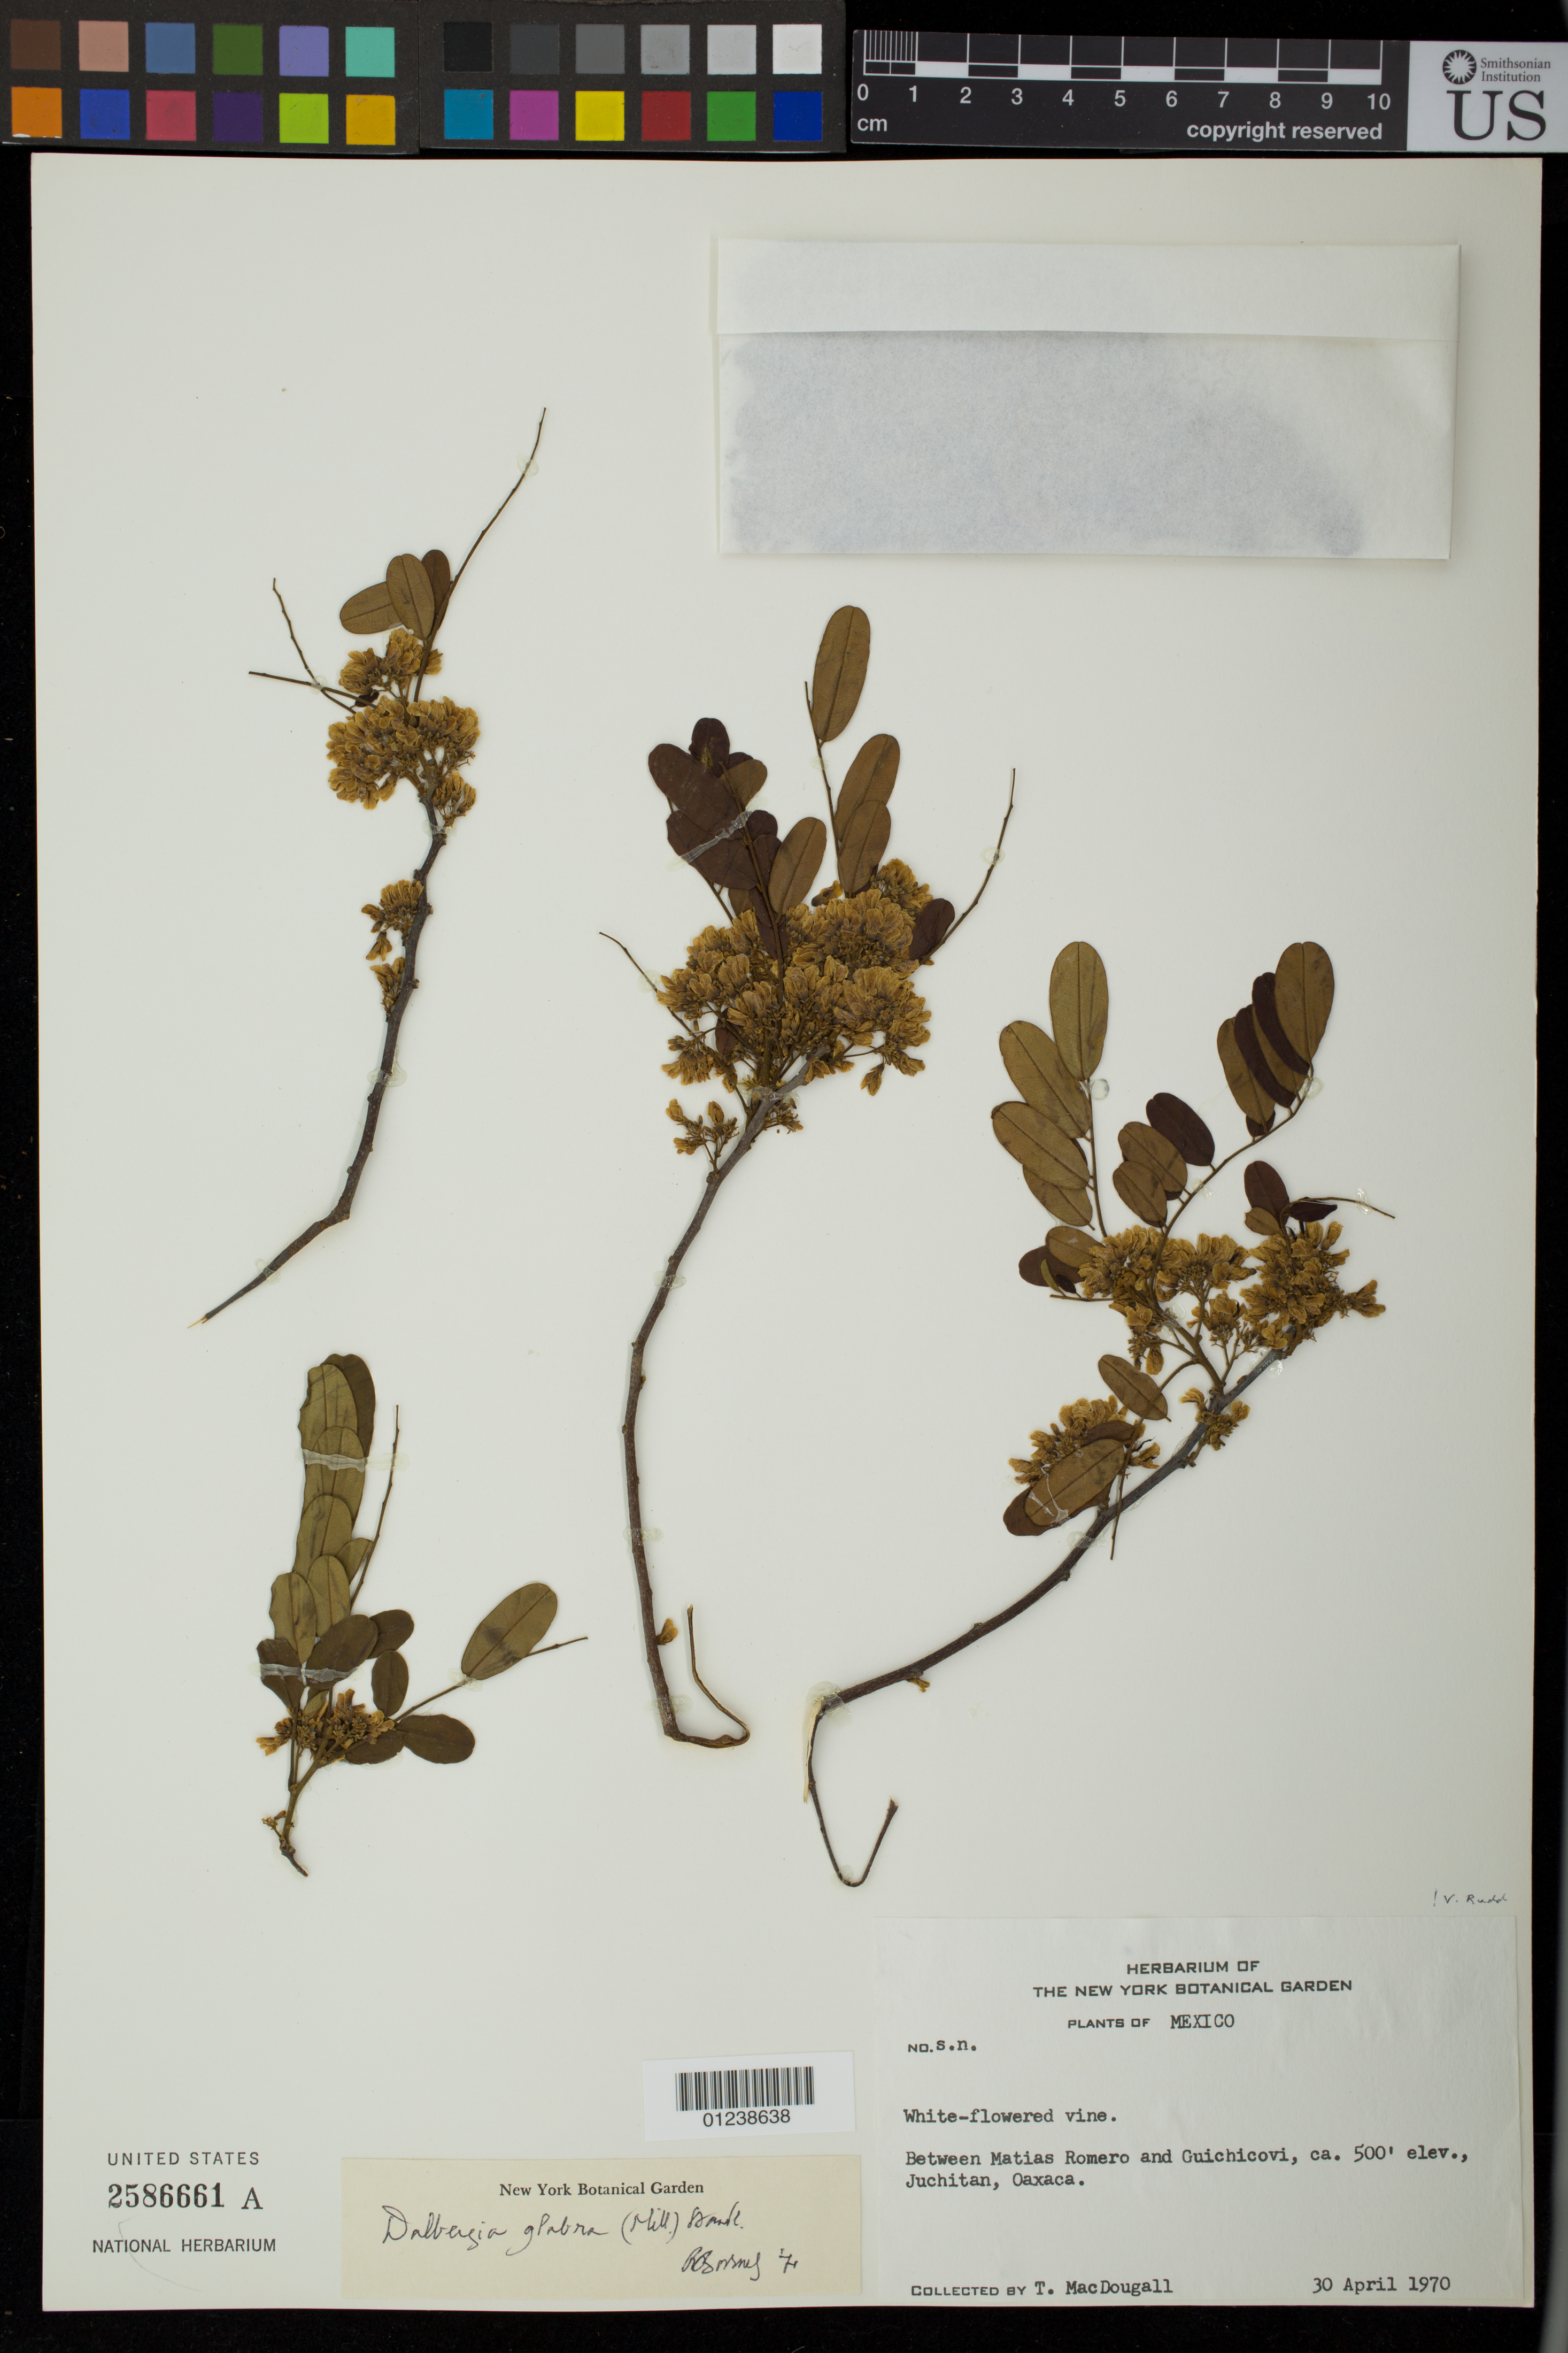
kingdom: Plantae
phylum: Tracheophyta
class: Magnoliopsida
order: Fabales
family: Fabaceae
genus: Dalbergia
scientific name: Dalbergia glabra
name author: (Mill.) Standl.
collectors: T. B. MacDougall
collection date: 1970-04-30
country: Mexico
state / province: Oaxaca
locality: Between Matias Romero and Guichicovi, Juchitan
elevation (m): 152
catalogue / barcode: US 2586661A